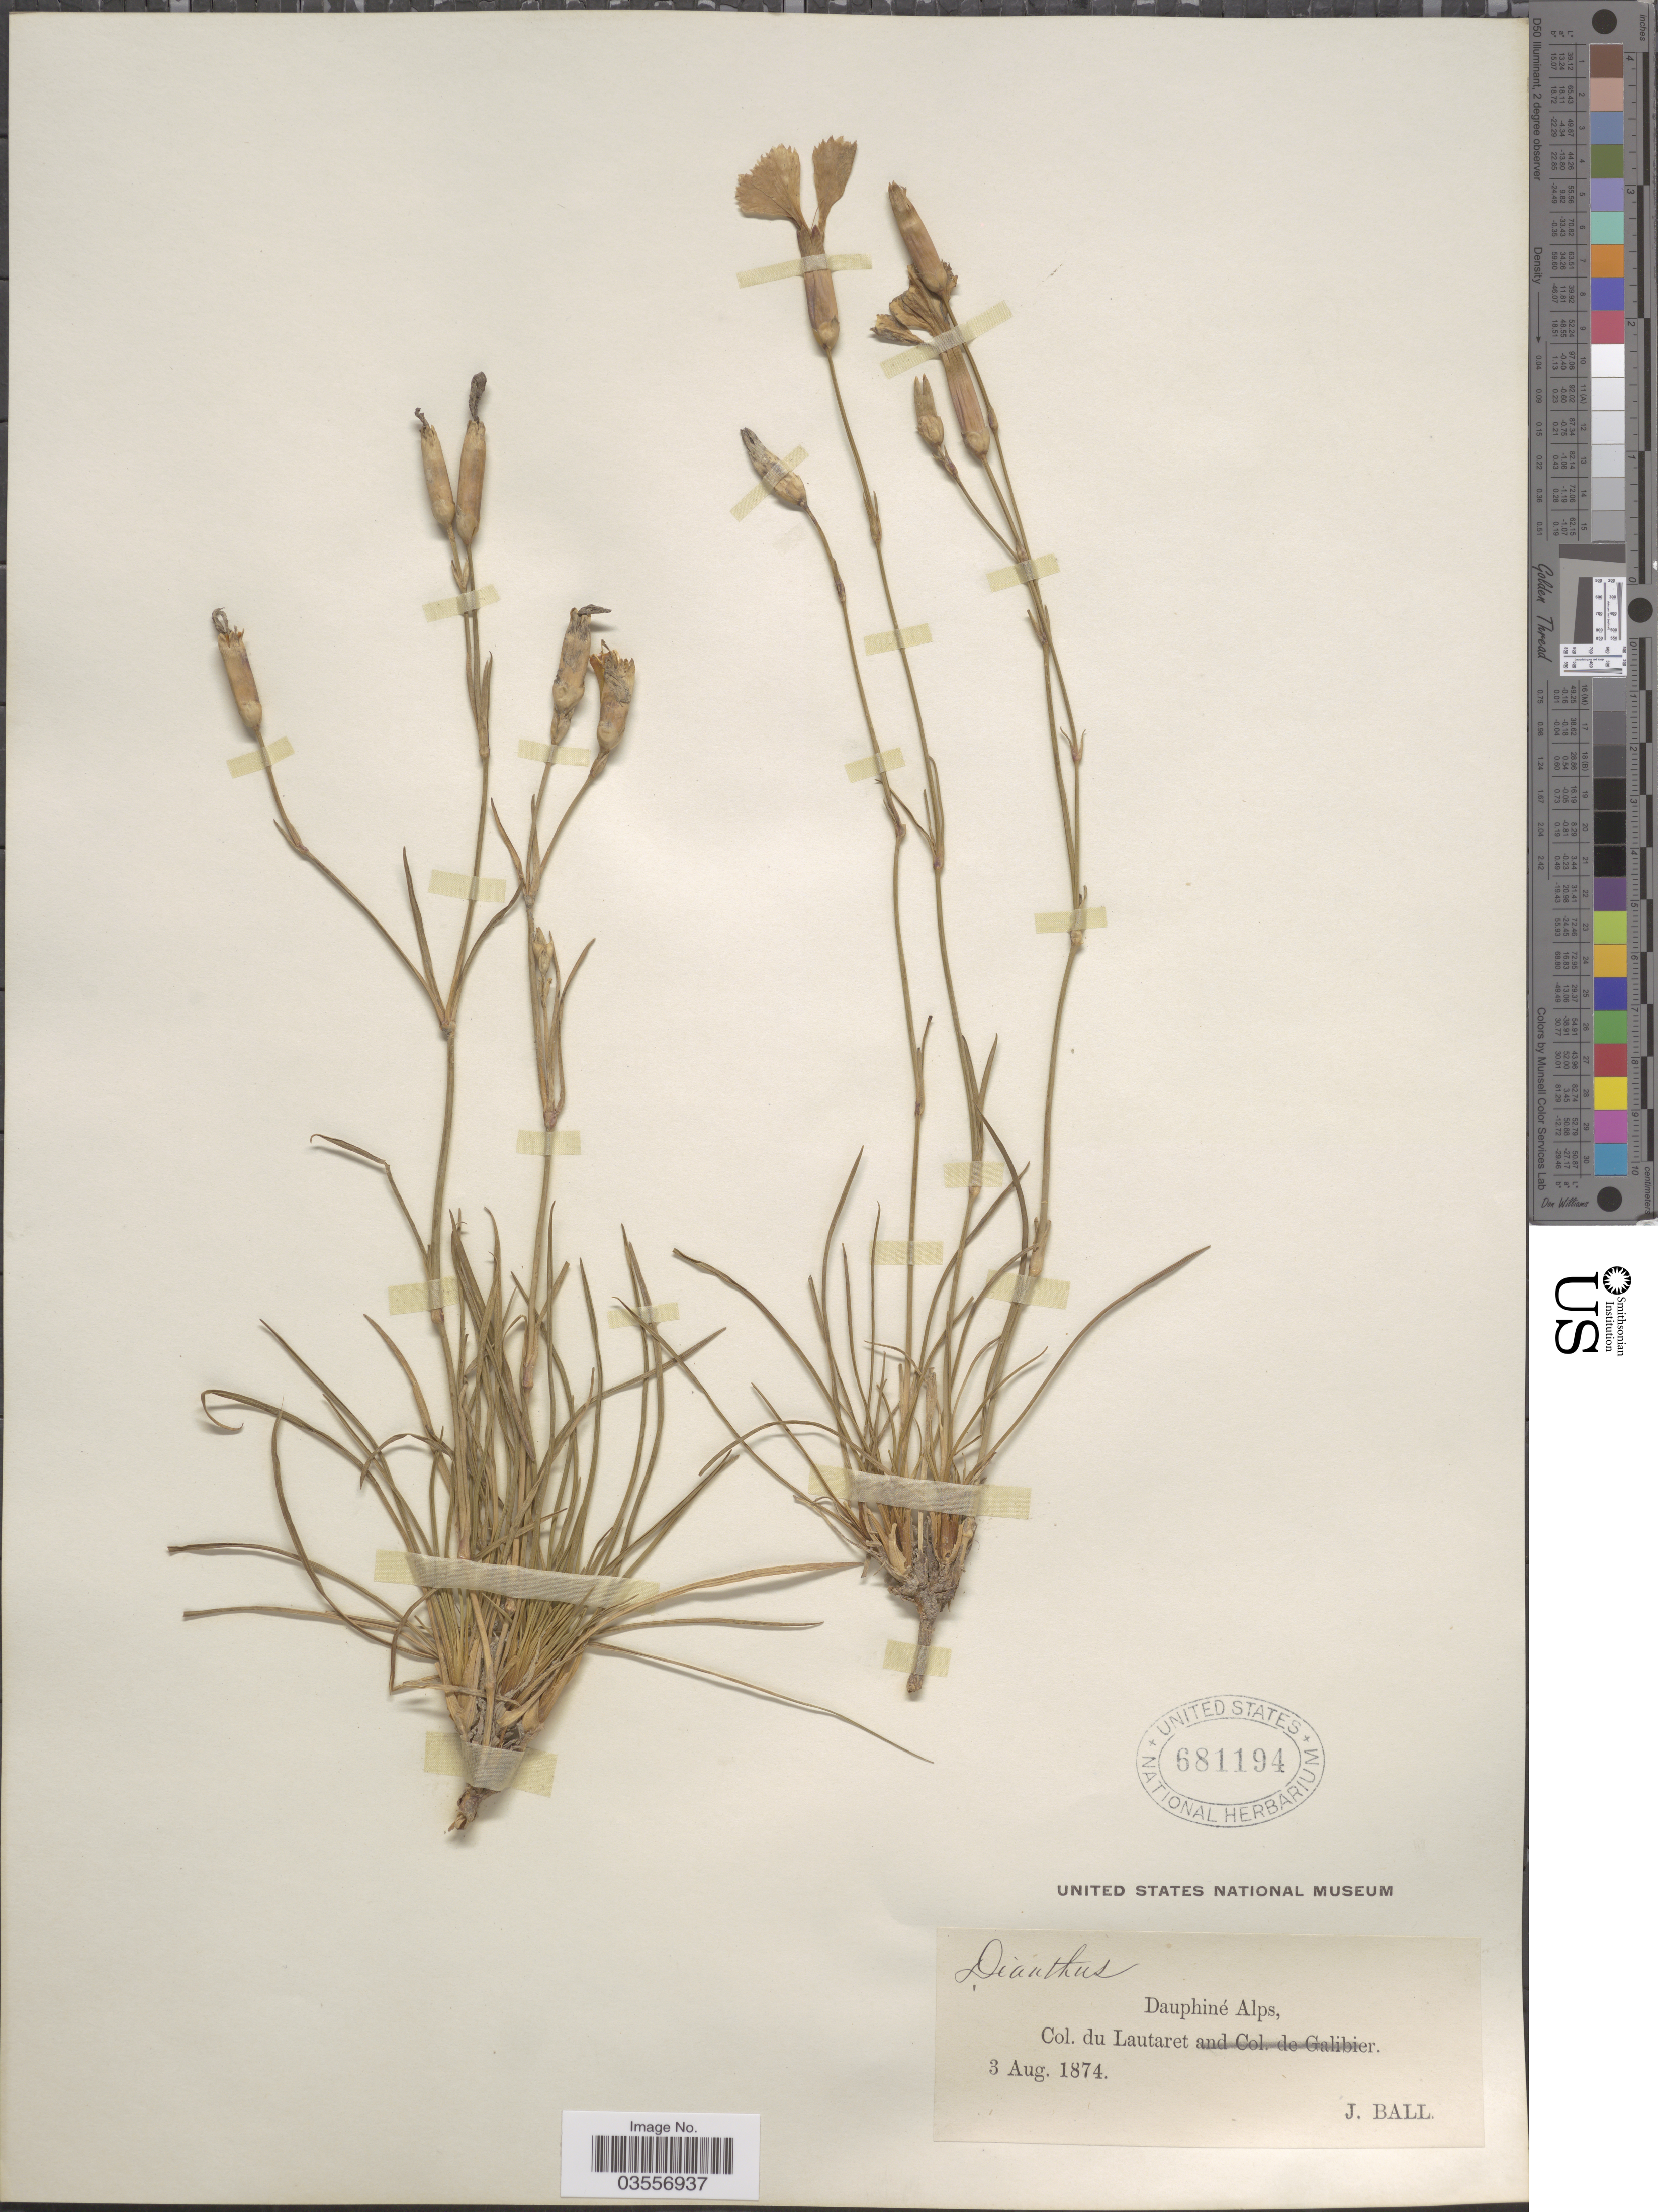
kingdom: Plantae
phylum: Tracheophyta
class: Magnoliopsida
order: Caryophyllales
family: Caryophyllaceae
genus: Dianthus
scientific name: Dianthus sp.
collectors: J. Ball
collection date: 1874-08-03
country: France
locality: Dauphiné Alps, Col. du Lautaret.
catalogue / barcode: US 681194